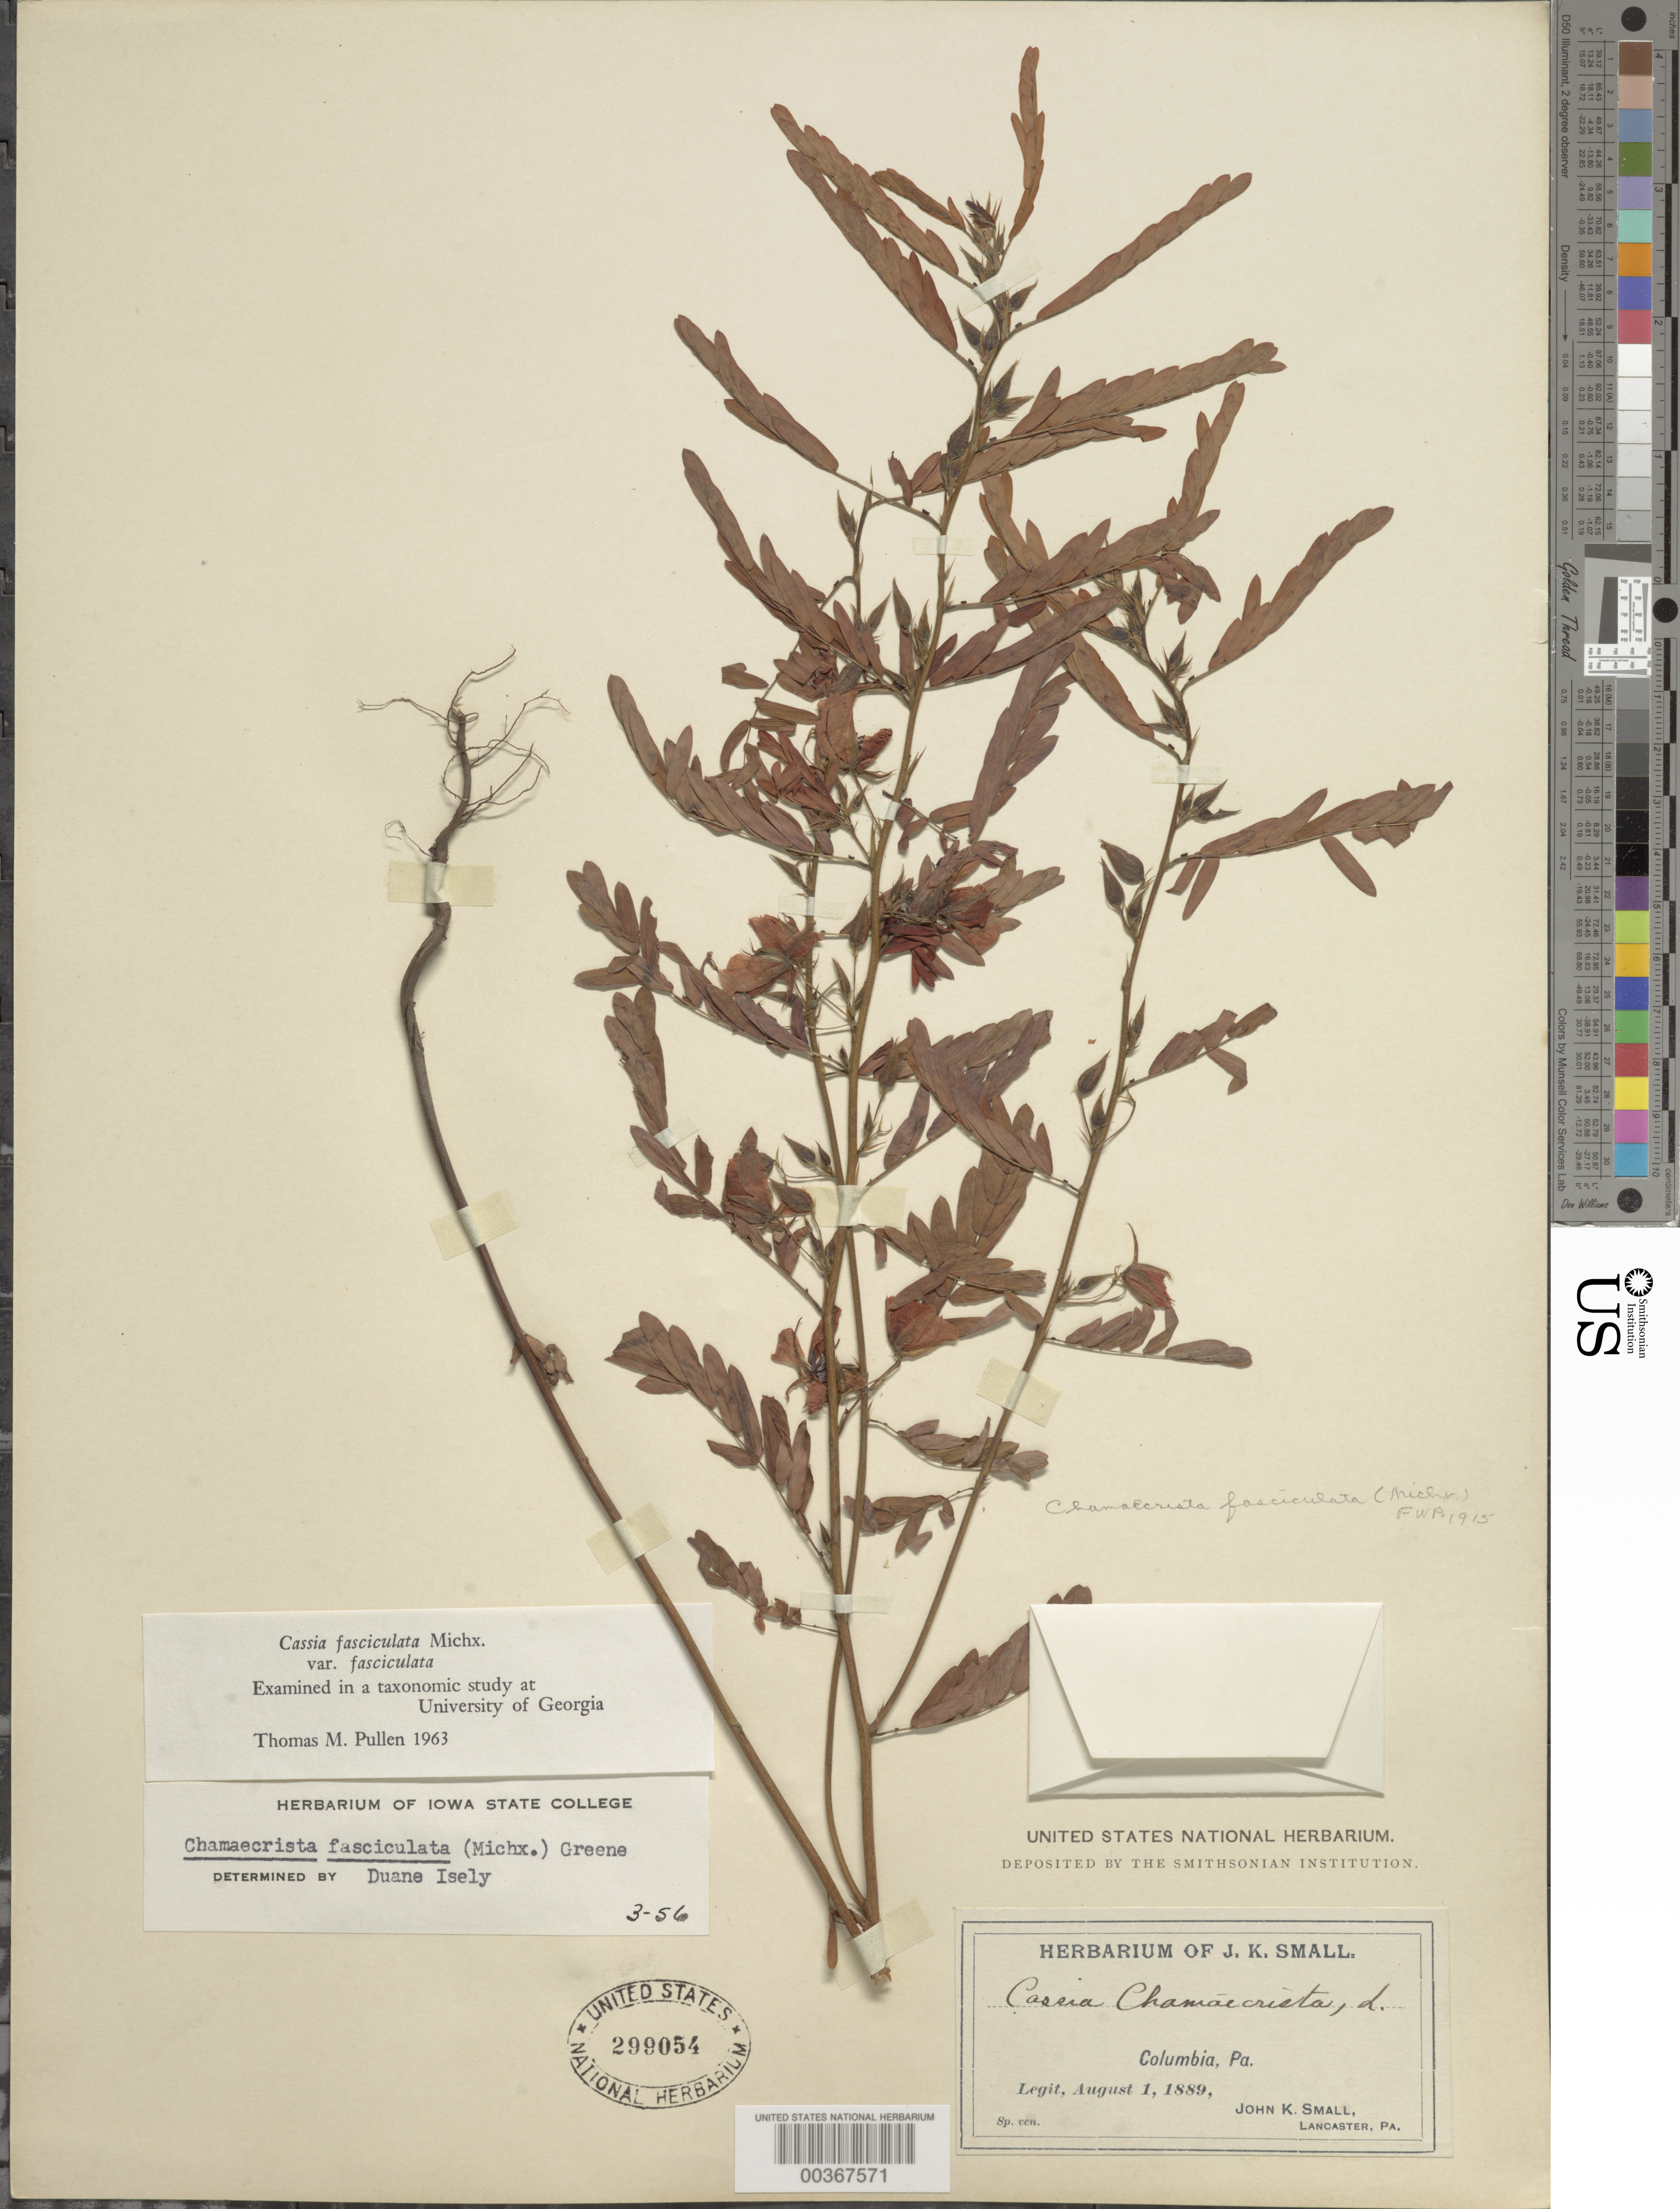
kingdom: Plantae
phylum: Tracheophyta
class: Magnoliopsida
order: Fabales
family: Fabaceae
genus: Chamaecrista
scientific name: Chamaecrista fasciculata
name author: (Michx.) Greene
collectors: J. K. Small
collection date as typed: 01 Aug 1889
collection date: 1889-08-01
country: United States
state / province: Pennsylvania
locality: Columbia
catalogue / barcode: US 299054